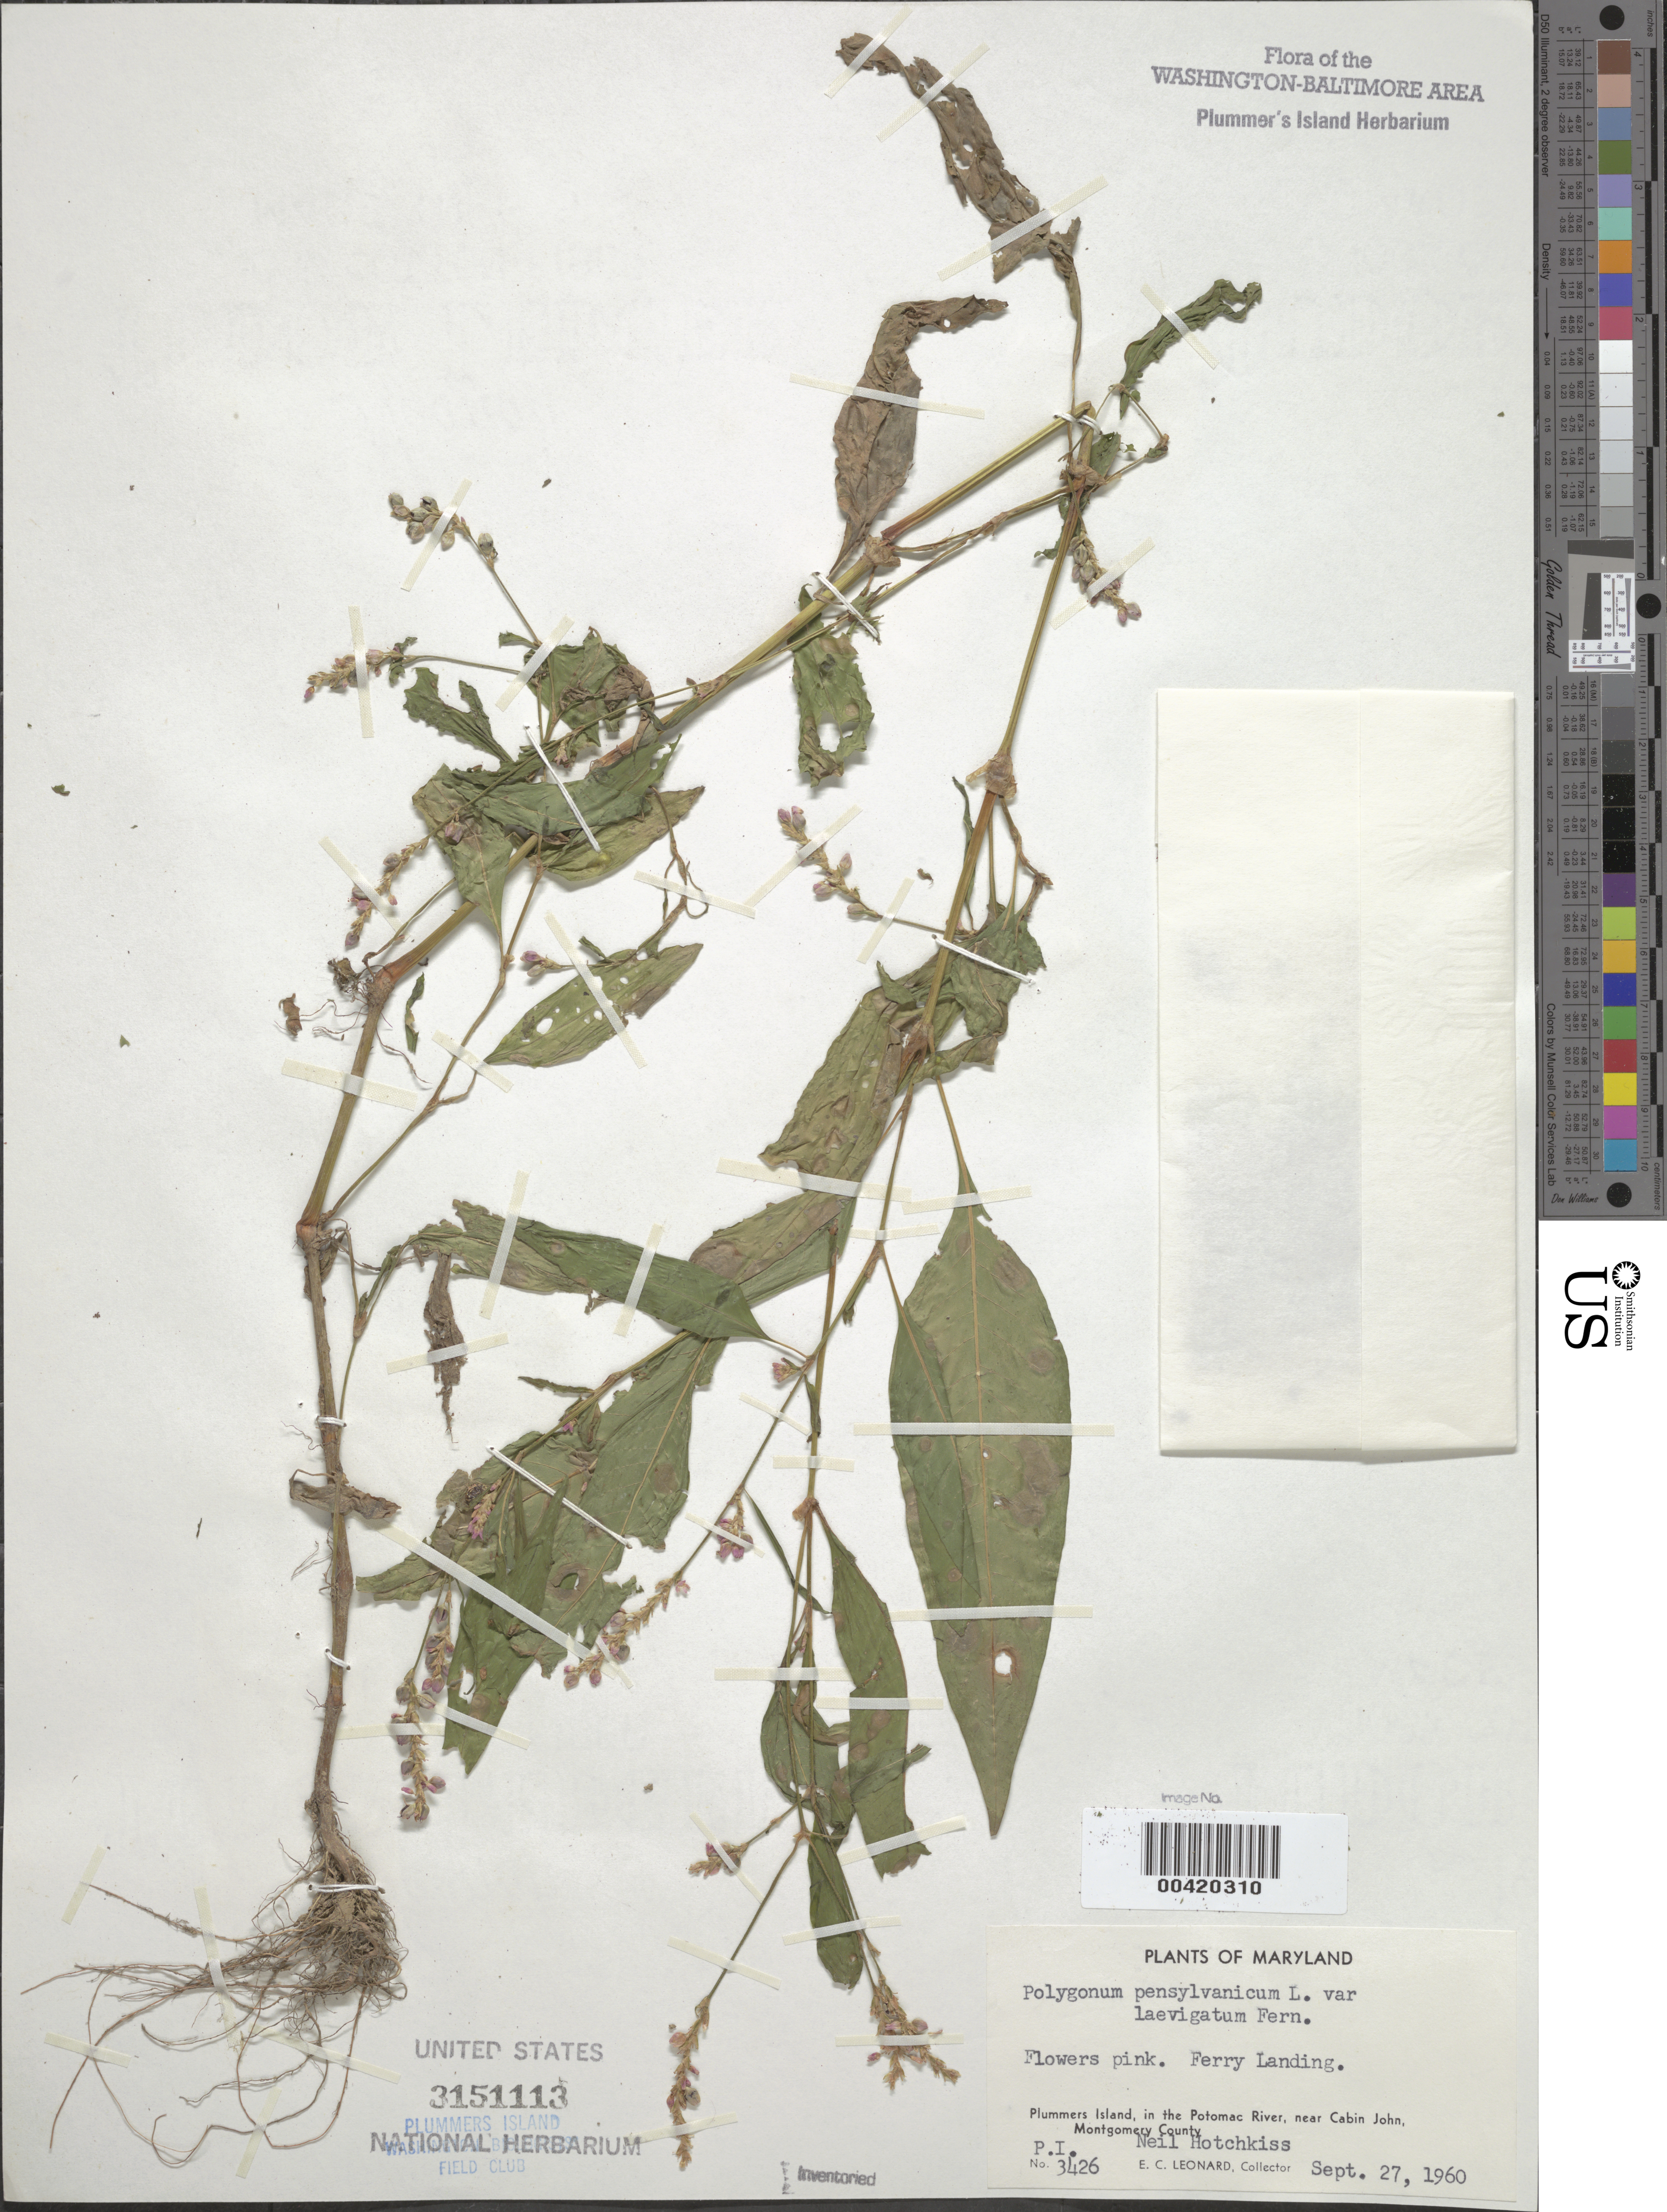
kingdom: Plantae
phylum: Tracheophyta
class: Magnoliopsida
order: Caryophyllales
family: Polygonaceae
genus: Persicaria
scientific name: Persicaria pensylvanica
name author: (L.) M. Gómez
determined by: Atha, D. E.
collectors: E. C. Leonard & N. Hotchkiss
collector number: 3426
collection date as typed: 27 Sep 1960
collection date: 1960-09-27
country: United States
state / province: Maryland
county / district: Montgomery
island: Plummers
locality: Plummer's Island; Ferry Landing C. & O. Canal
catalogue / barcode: US 3151113